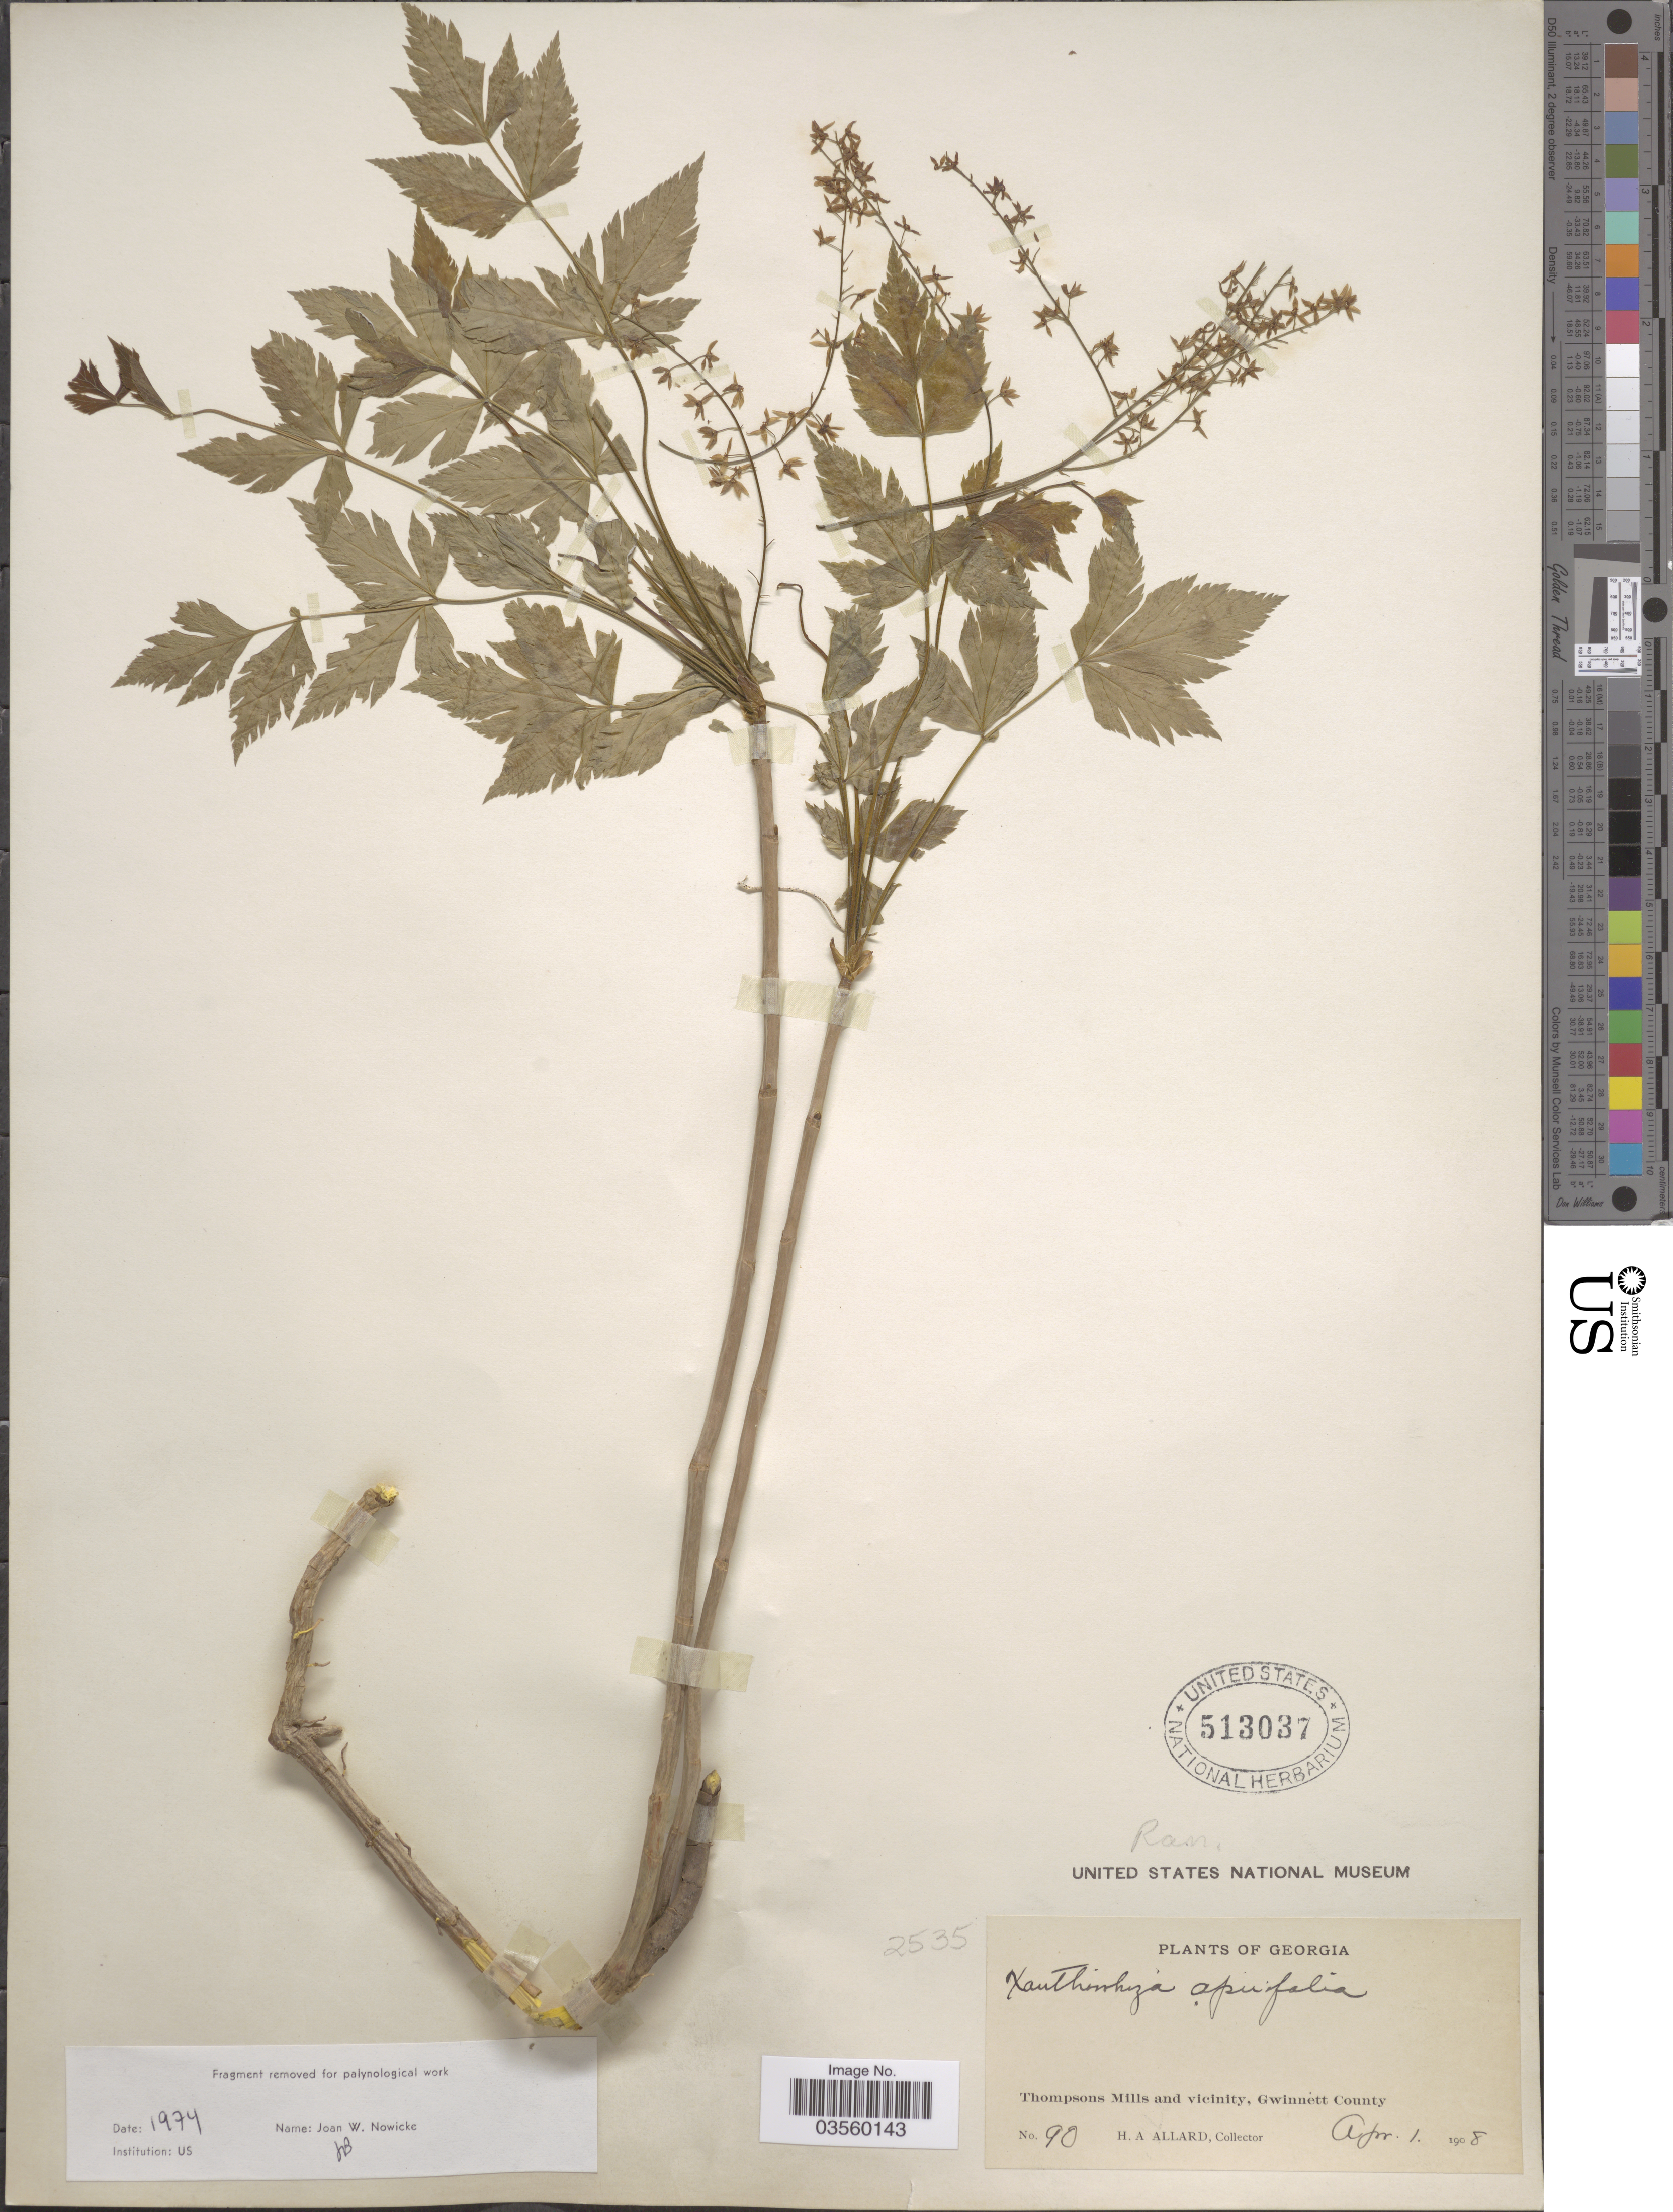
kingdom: Plantae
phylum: Tracheophyta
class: Magnoliopsida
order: Ranunculales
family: Ranunculaceae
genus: Xanthorhiza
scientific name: Xanthorhiza apiifolia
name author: L'Hér.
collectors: H. A. Allard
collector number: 90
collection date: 1908-04-01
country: United States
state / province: Georgia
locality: Thompsons Mills and vicinity, Gwinnett County.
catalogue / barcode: US 513037